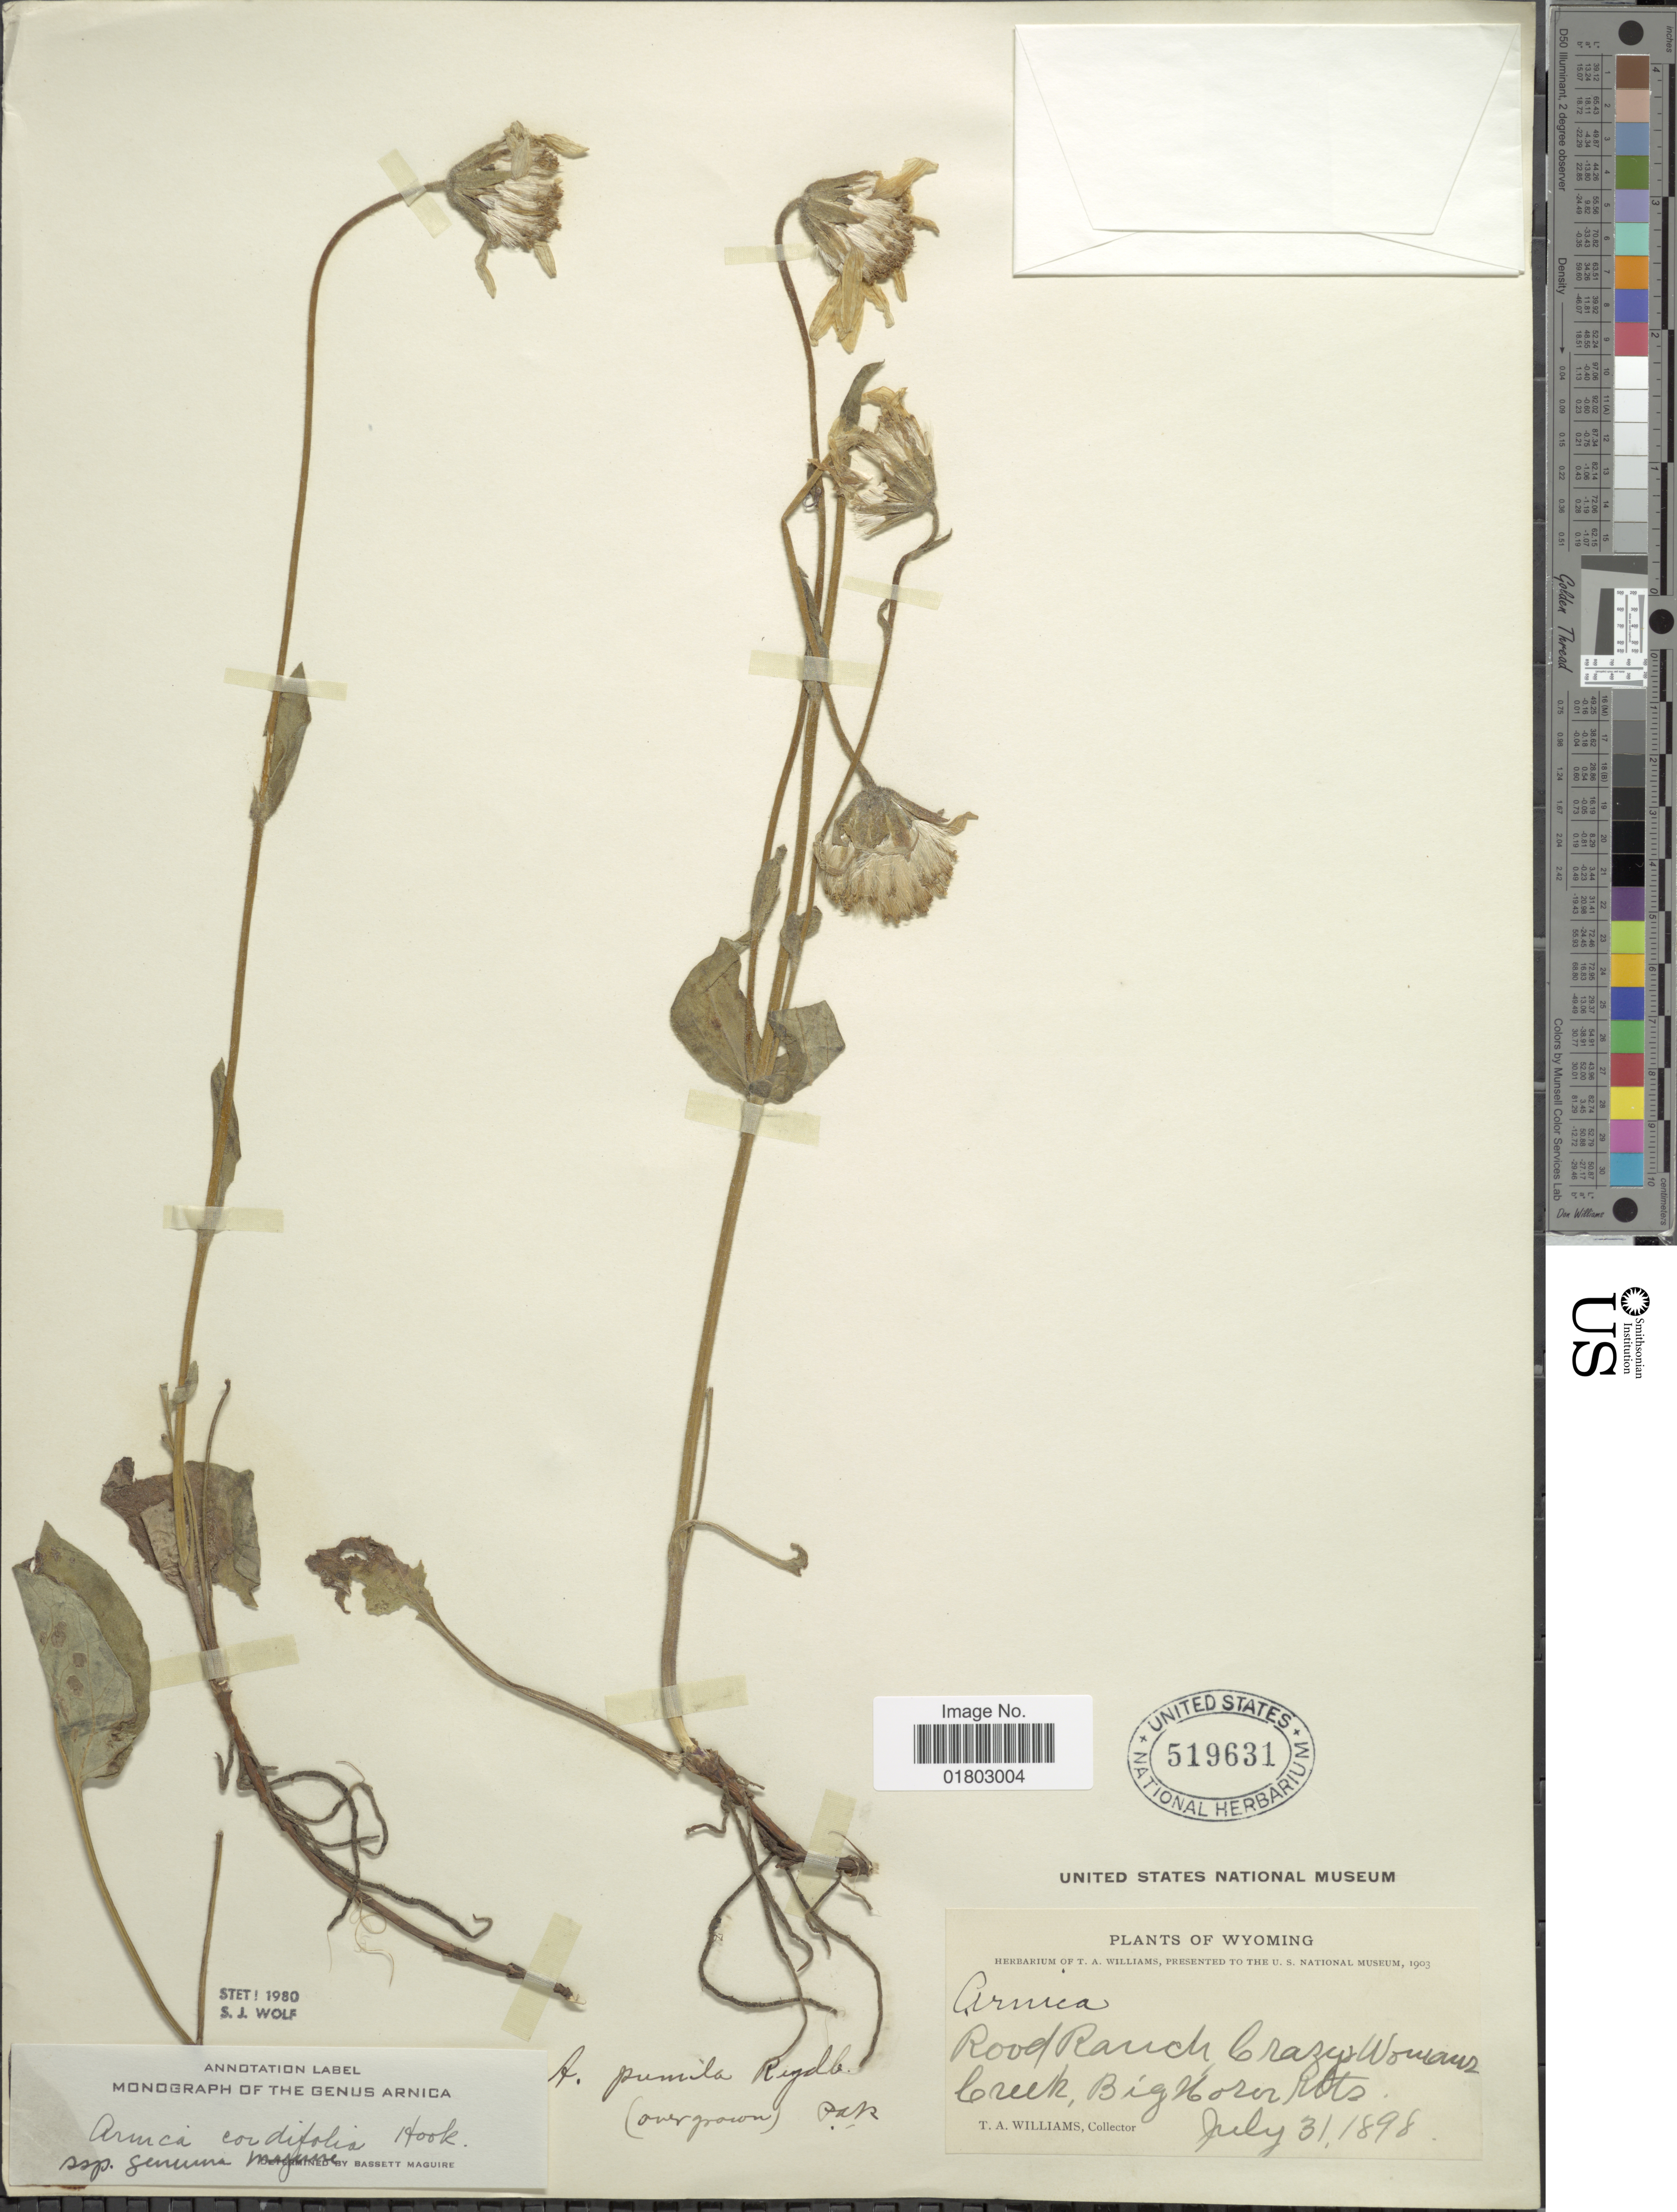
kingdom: Plantae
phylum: Tracheophyta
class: Magnoliopsida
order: Asterales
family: Asteraceae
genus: Arnica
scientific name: Arnica cordifolia subsp. genuina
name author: Maguire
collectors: T. A. Williams (herbarium)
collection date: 1898-07-31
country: United States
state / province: Wyoming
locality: Road Ranch Crazy Womans Creek, Bighorn Mts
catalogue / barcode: US 519631